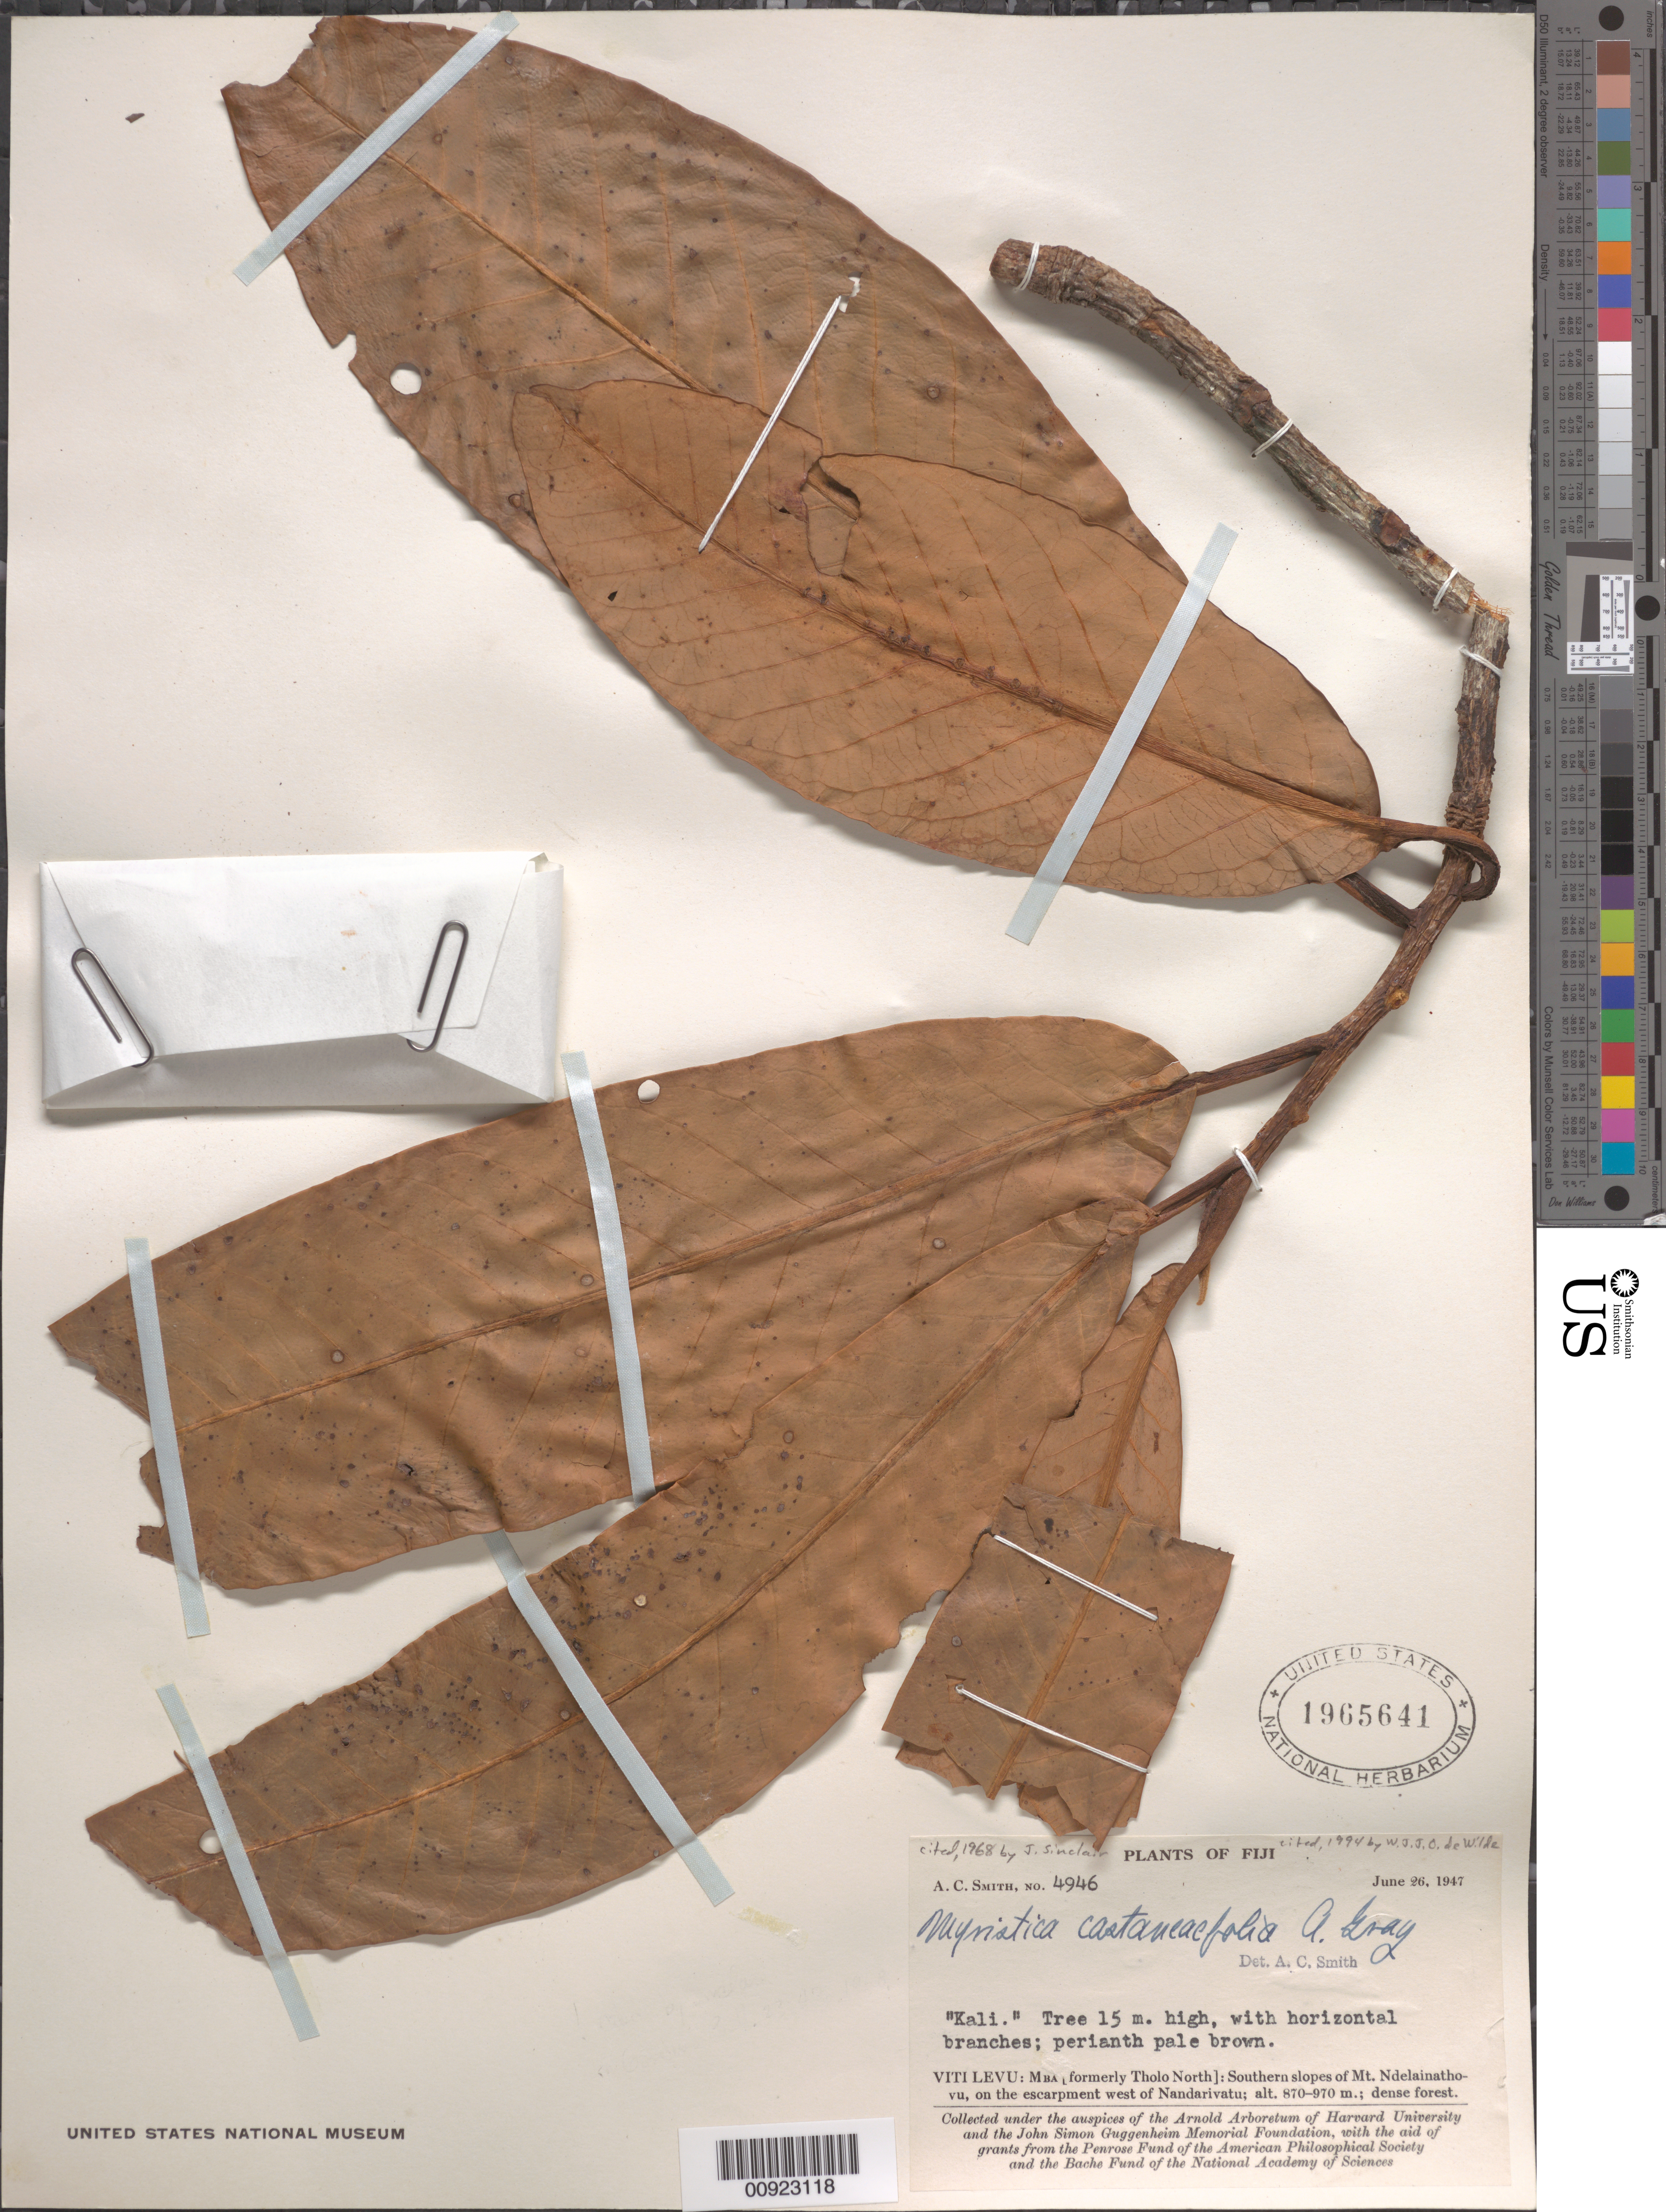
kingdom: Plantae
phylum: Tracheophyta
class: Magnoliopsida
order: Magnoliales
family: Myristicaceae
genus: Myristica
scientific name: Myristica castaneifolia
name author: A. Gray in Wilkes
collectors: C. A. Smith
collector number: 4946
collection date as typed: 26 Jun 1947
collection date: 1947-06-26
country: Fiji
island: Viti Levu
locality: Mba [formerly Tholo North]: Southern slopes of Mt. Ndelainathovu, on the escapment west of Nandarivatu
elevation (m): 870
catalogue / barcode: US 1965641